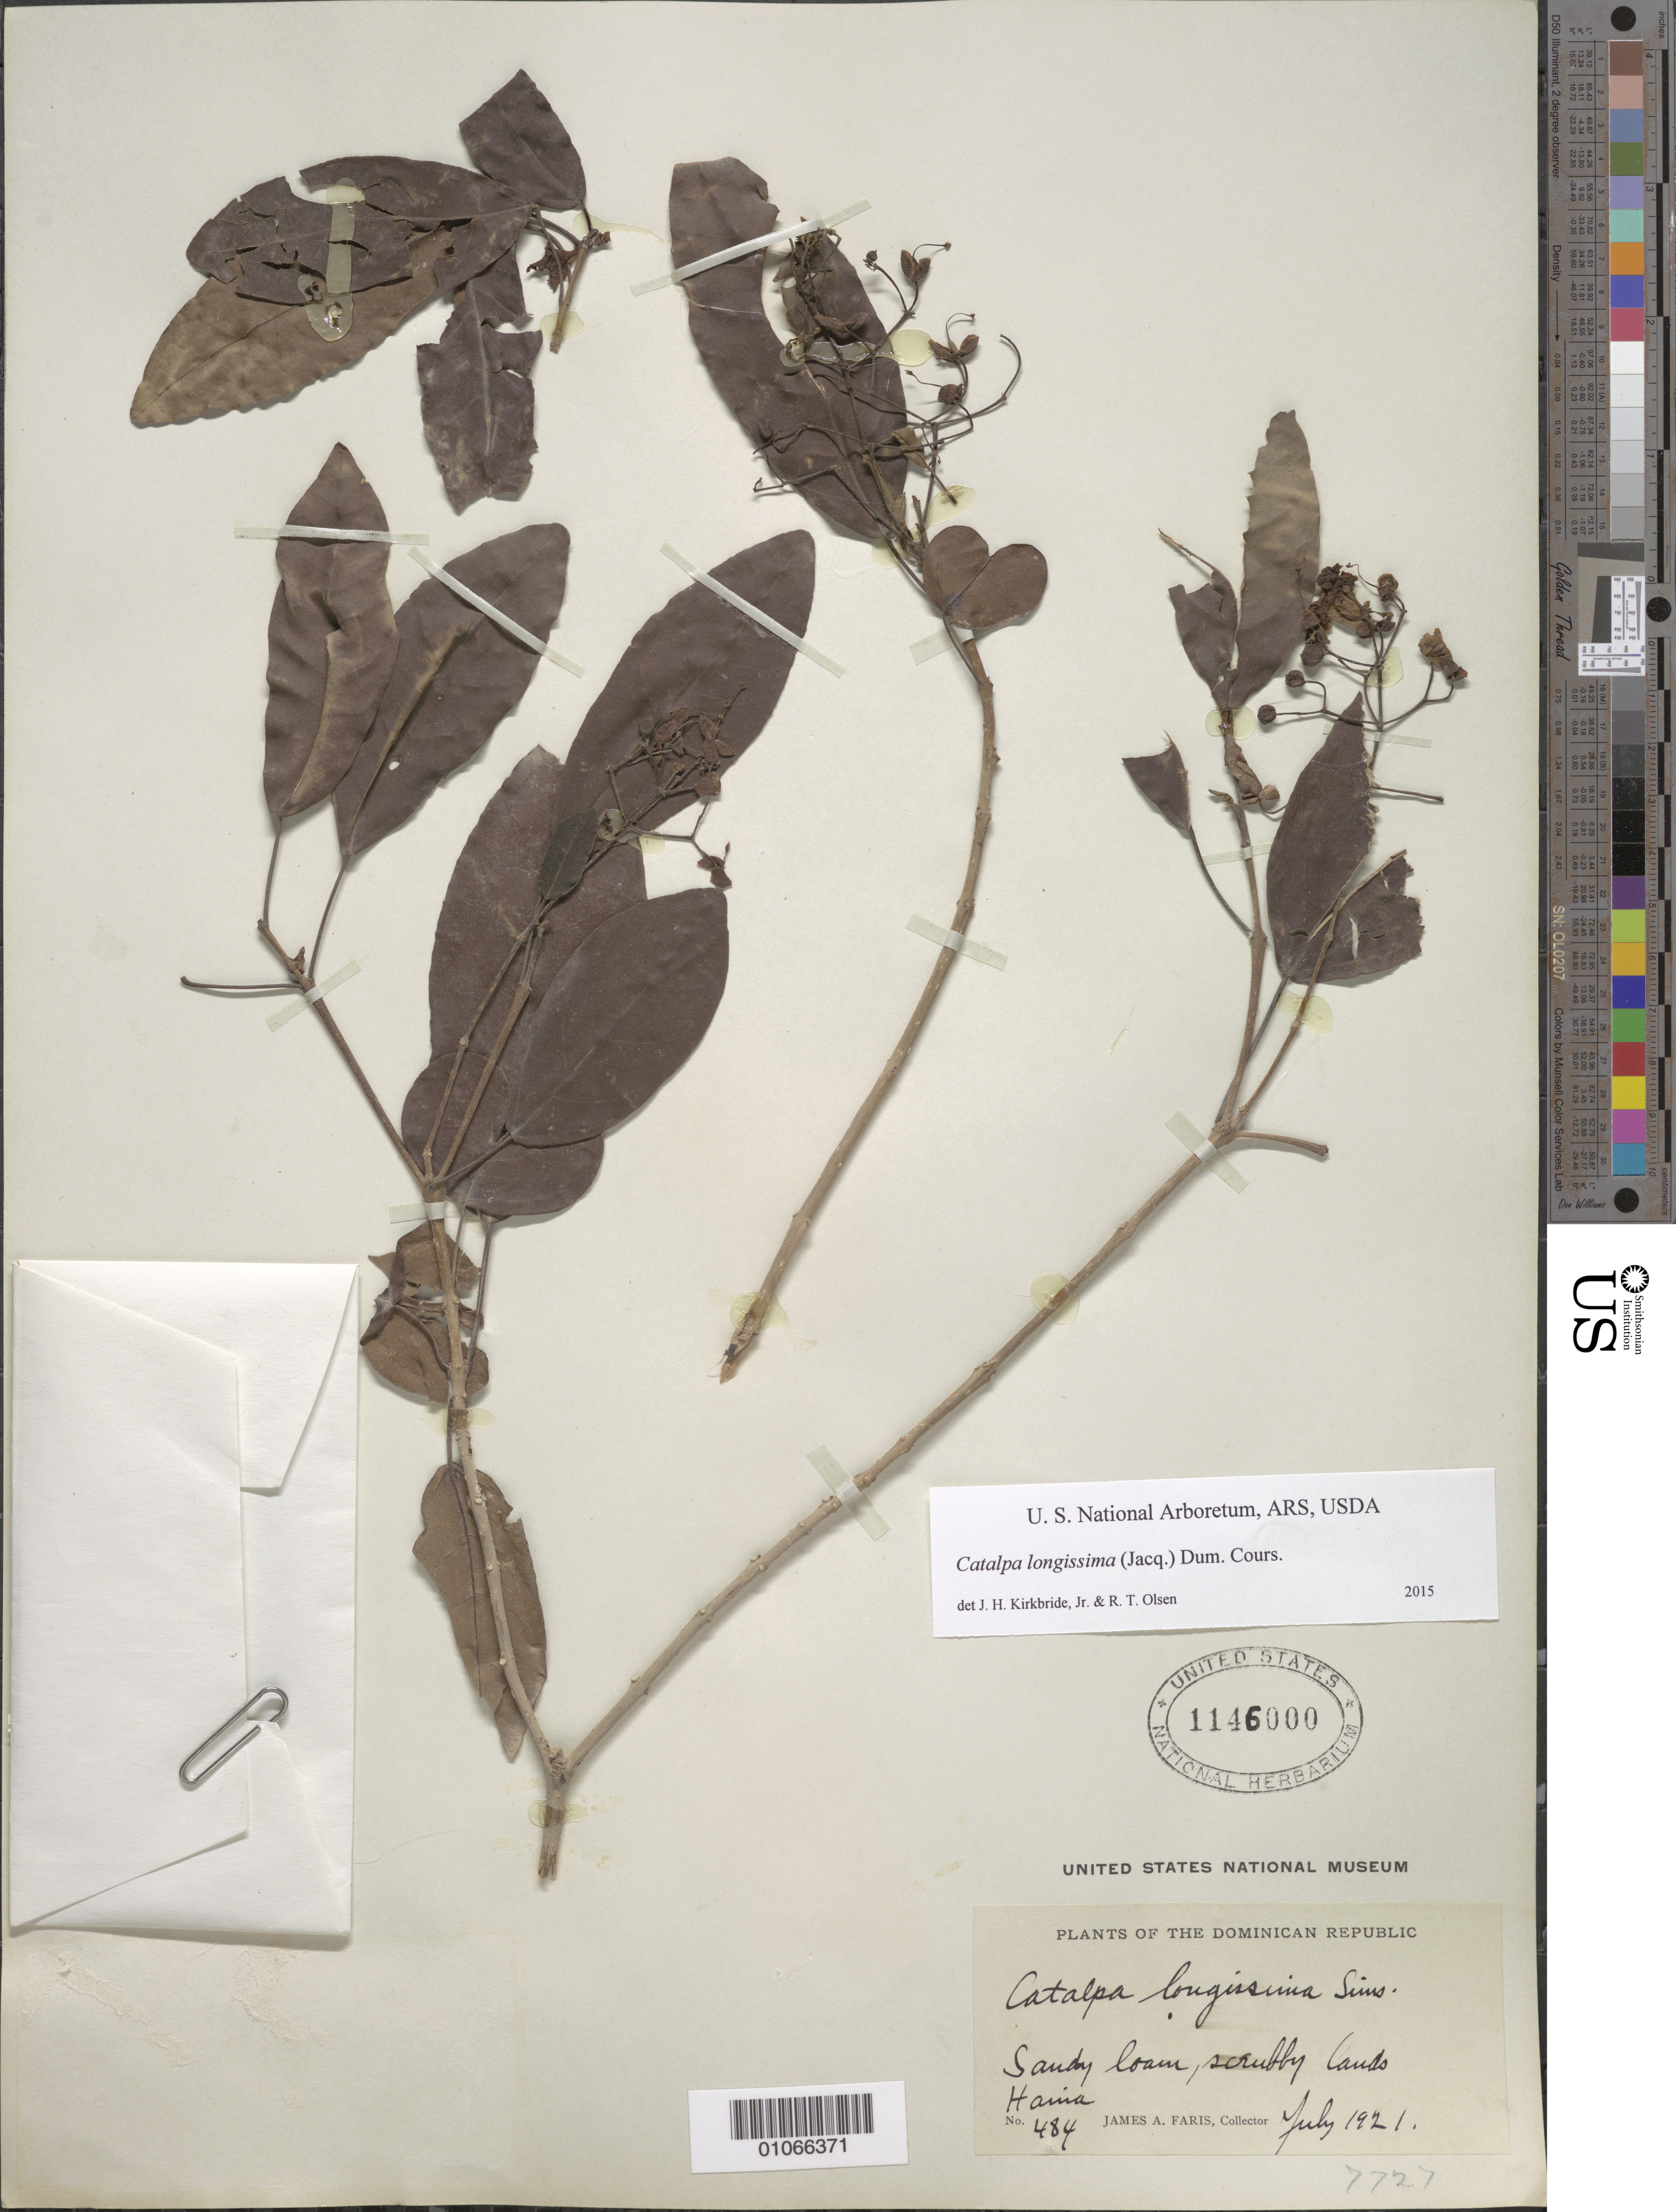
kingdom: Plantae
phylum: Tracheophyta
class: Magnoliopsida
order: Lamiales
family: Bignoniaceae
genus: Catalpa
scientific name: Catalpa longissima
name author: (Jacq.) Dum. Cours.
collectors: J. Faris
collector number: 484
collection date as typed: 01 Jul 1921 to 31 Jul 1921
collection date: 1921-07-01/1921-07-31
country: Dominican Republic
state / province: San Cristóbal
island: Hispaniola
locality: Haina. Sandy loam, scrubby lands.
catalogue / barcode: US 1146000